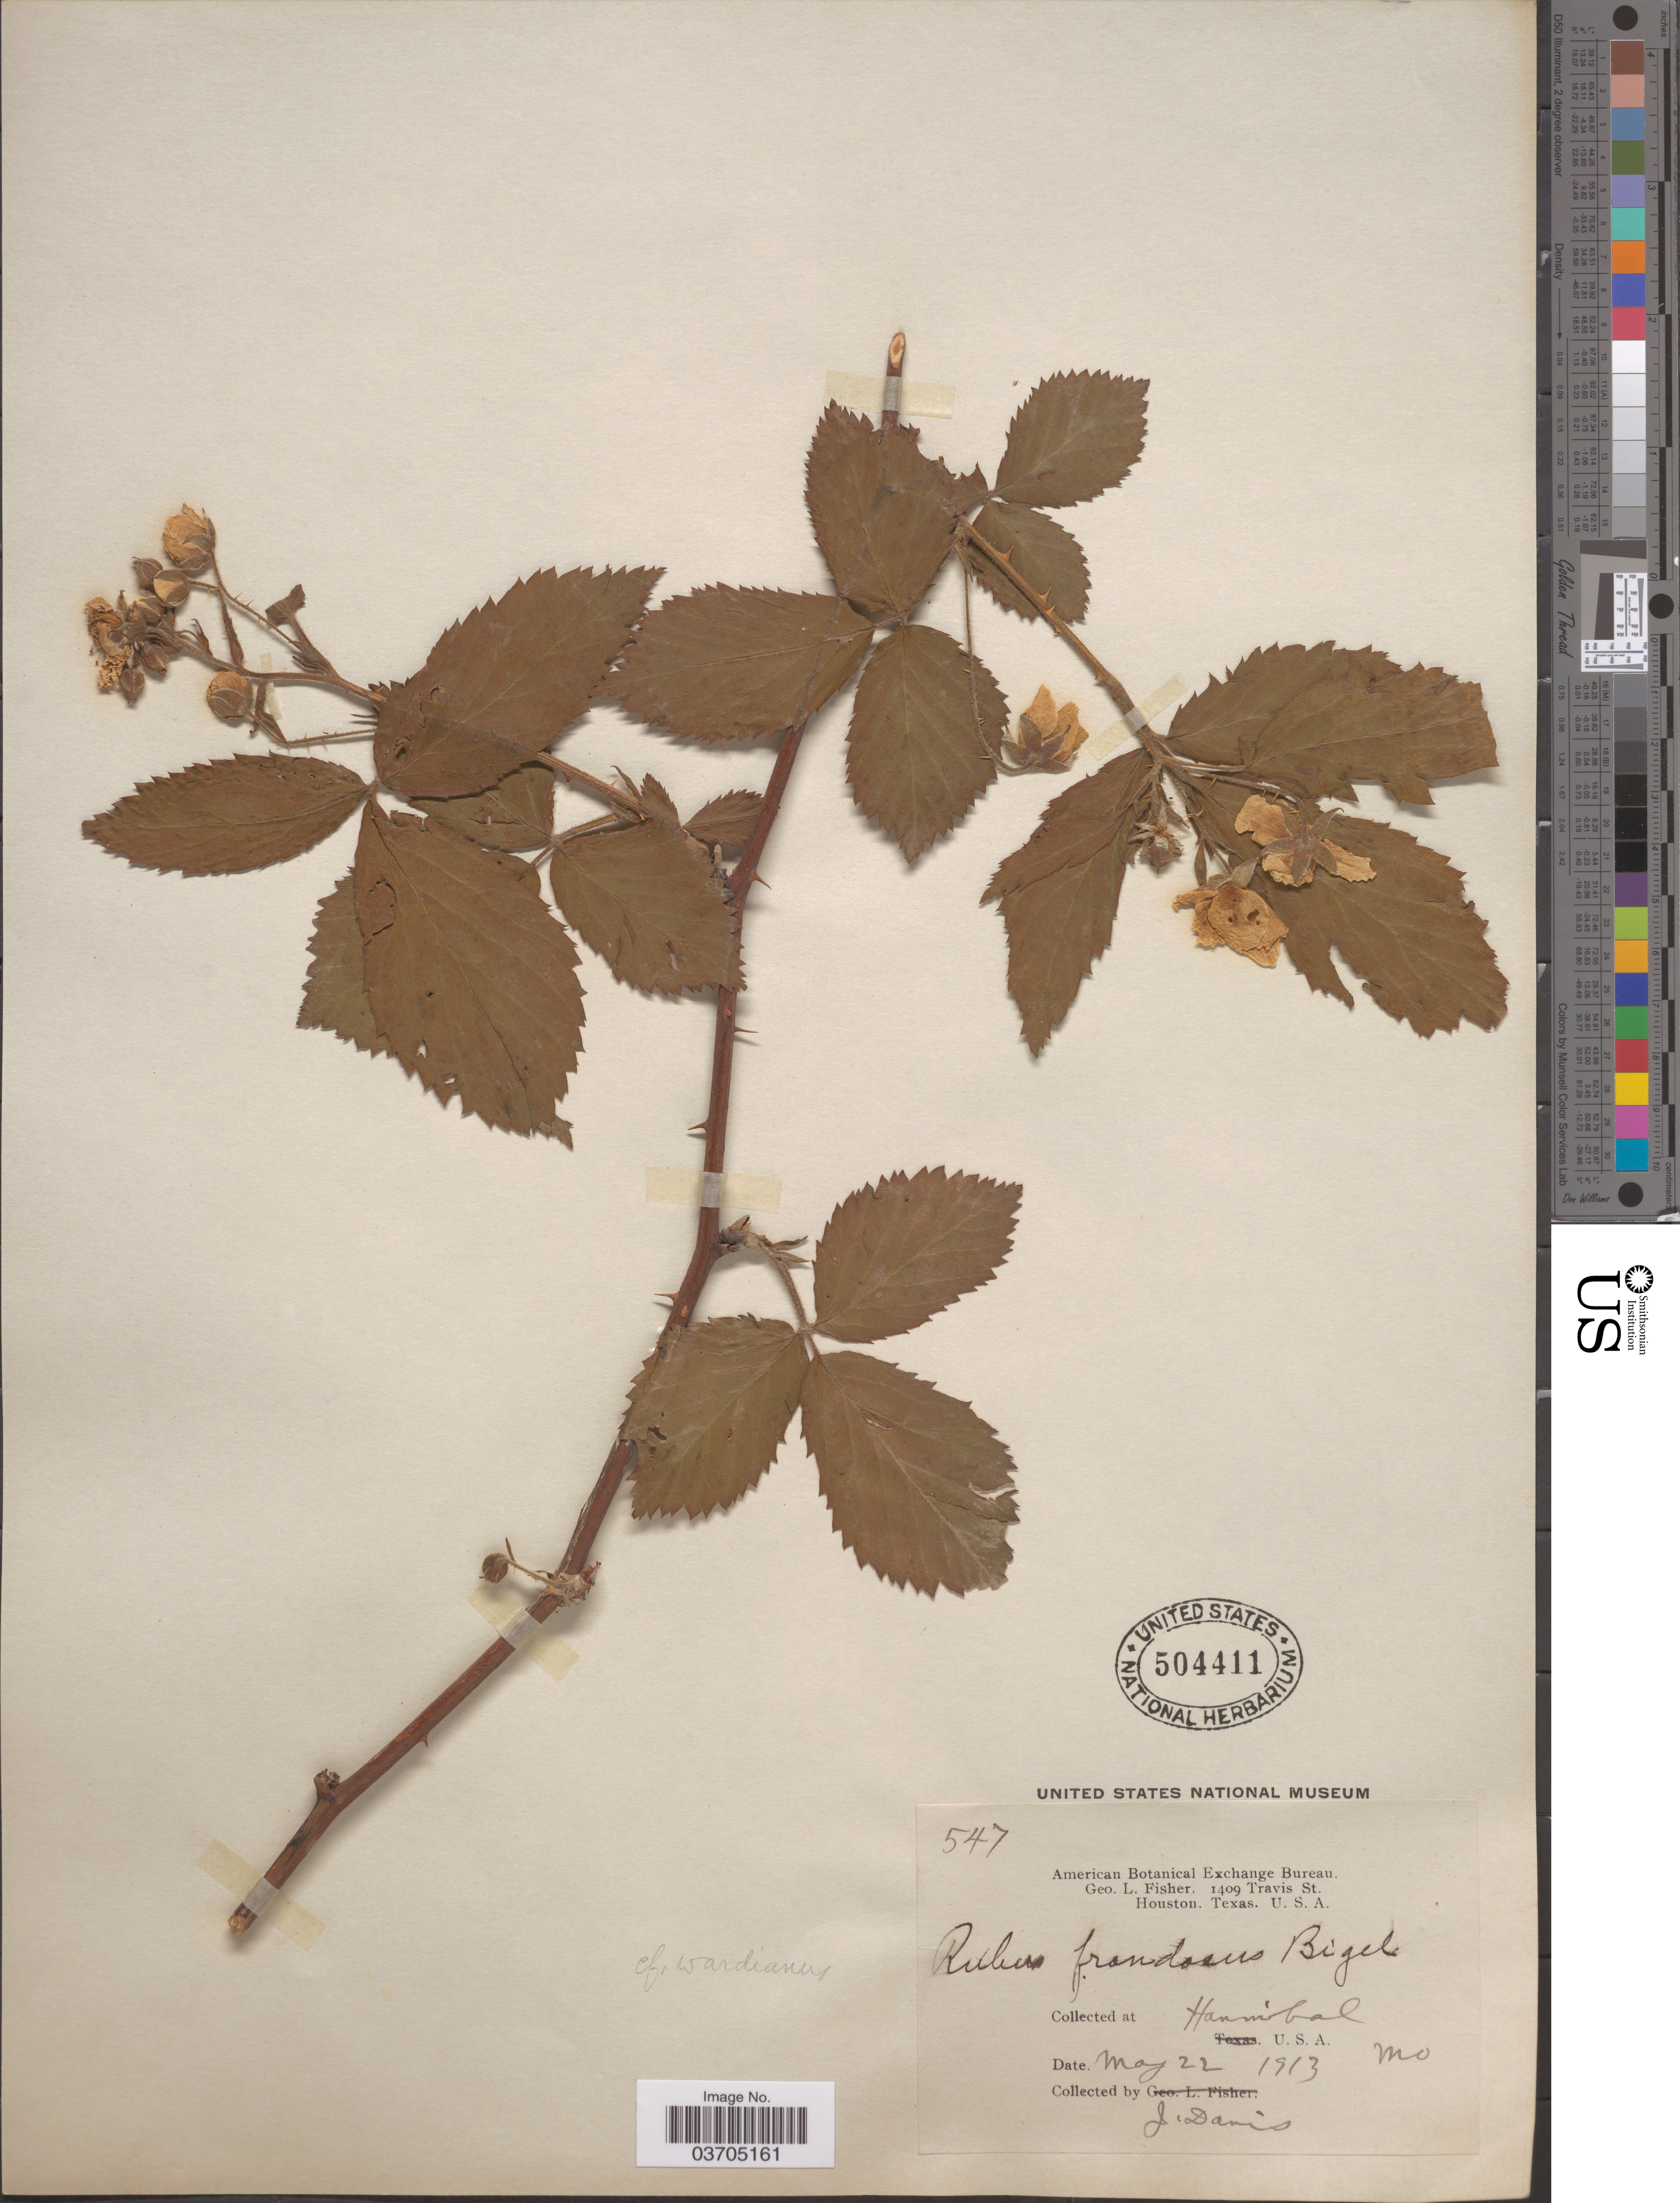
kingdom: Plantae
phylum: Tracheophyta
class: Magnoliopsida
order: Rosales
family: Rosaceae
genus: Rubus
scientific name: Rubus frondosus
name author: Bigelow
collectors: J. Davis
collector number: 547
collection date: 1913-05-22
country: United States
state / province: Missouri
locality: Hannibal.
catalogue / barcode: US 504411